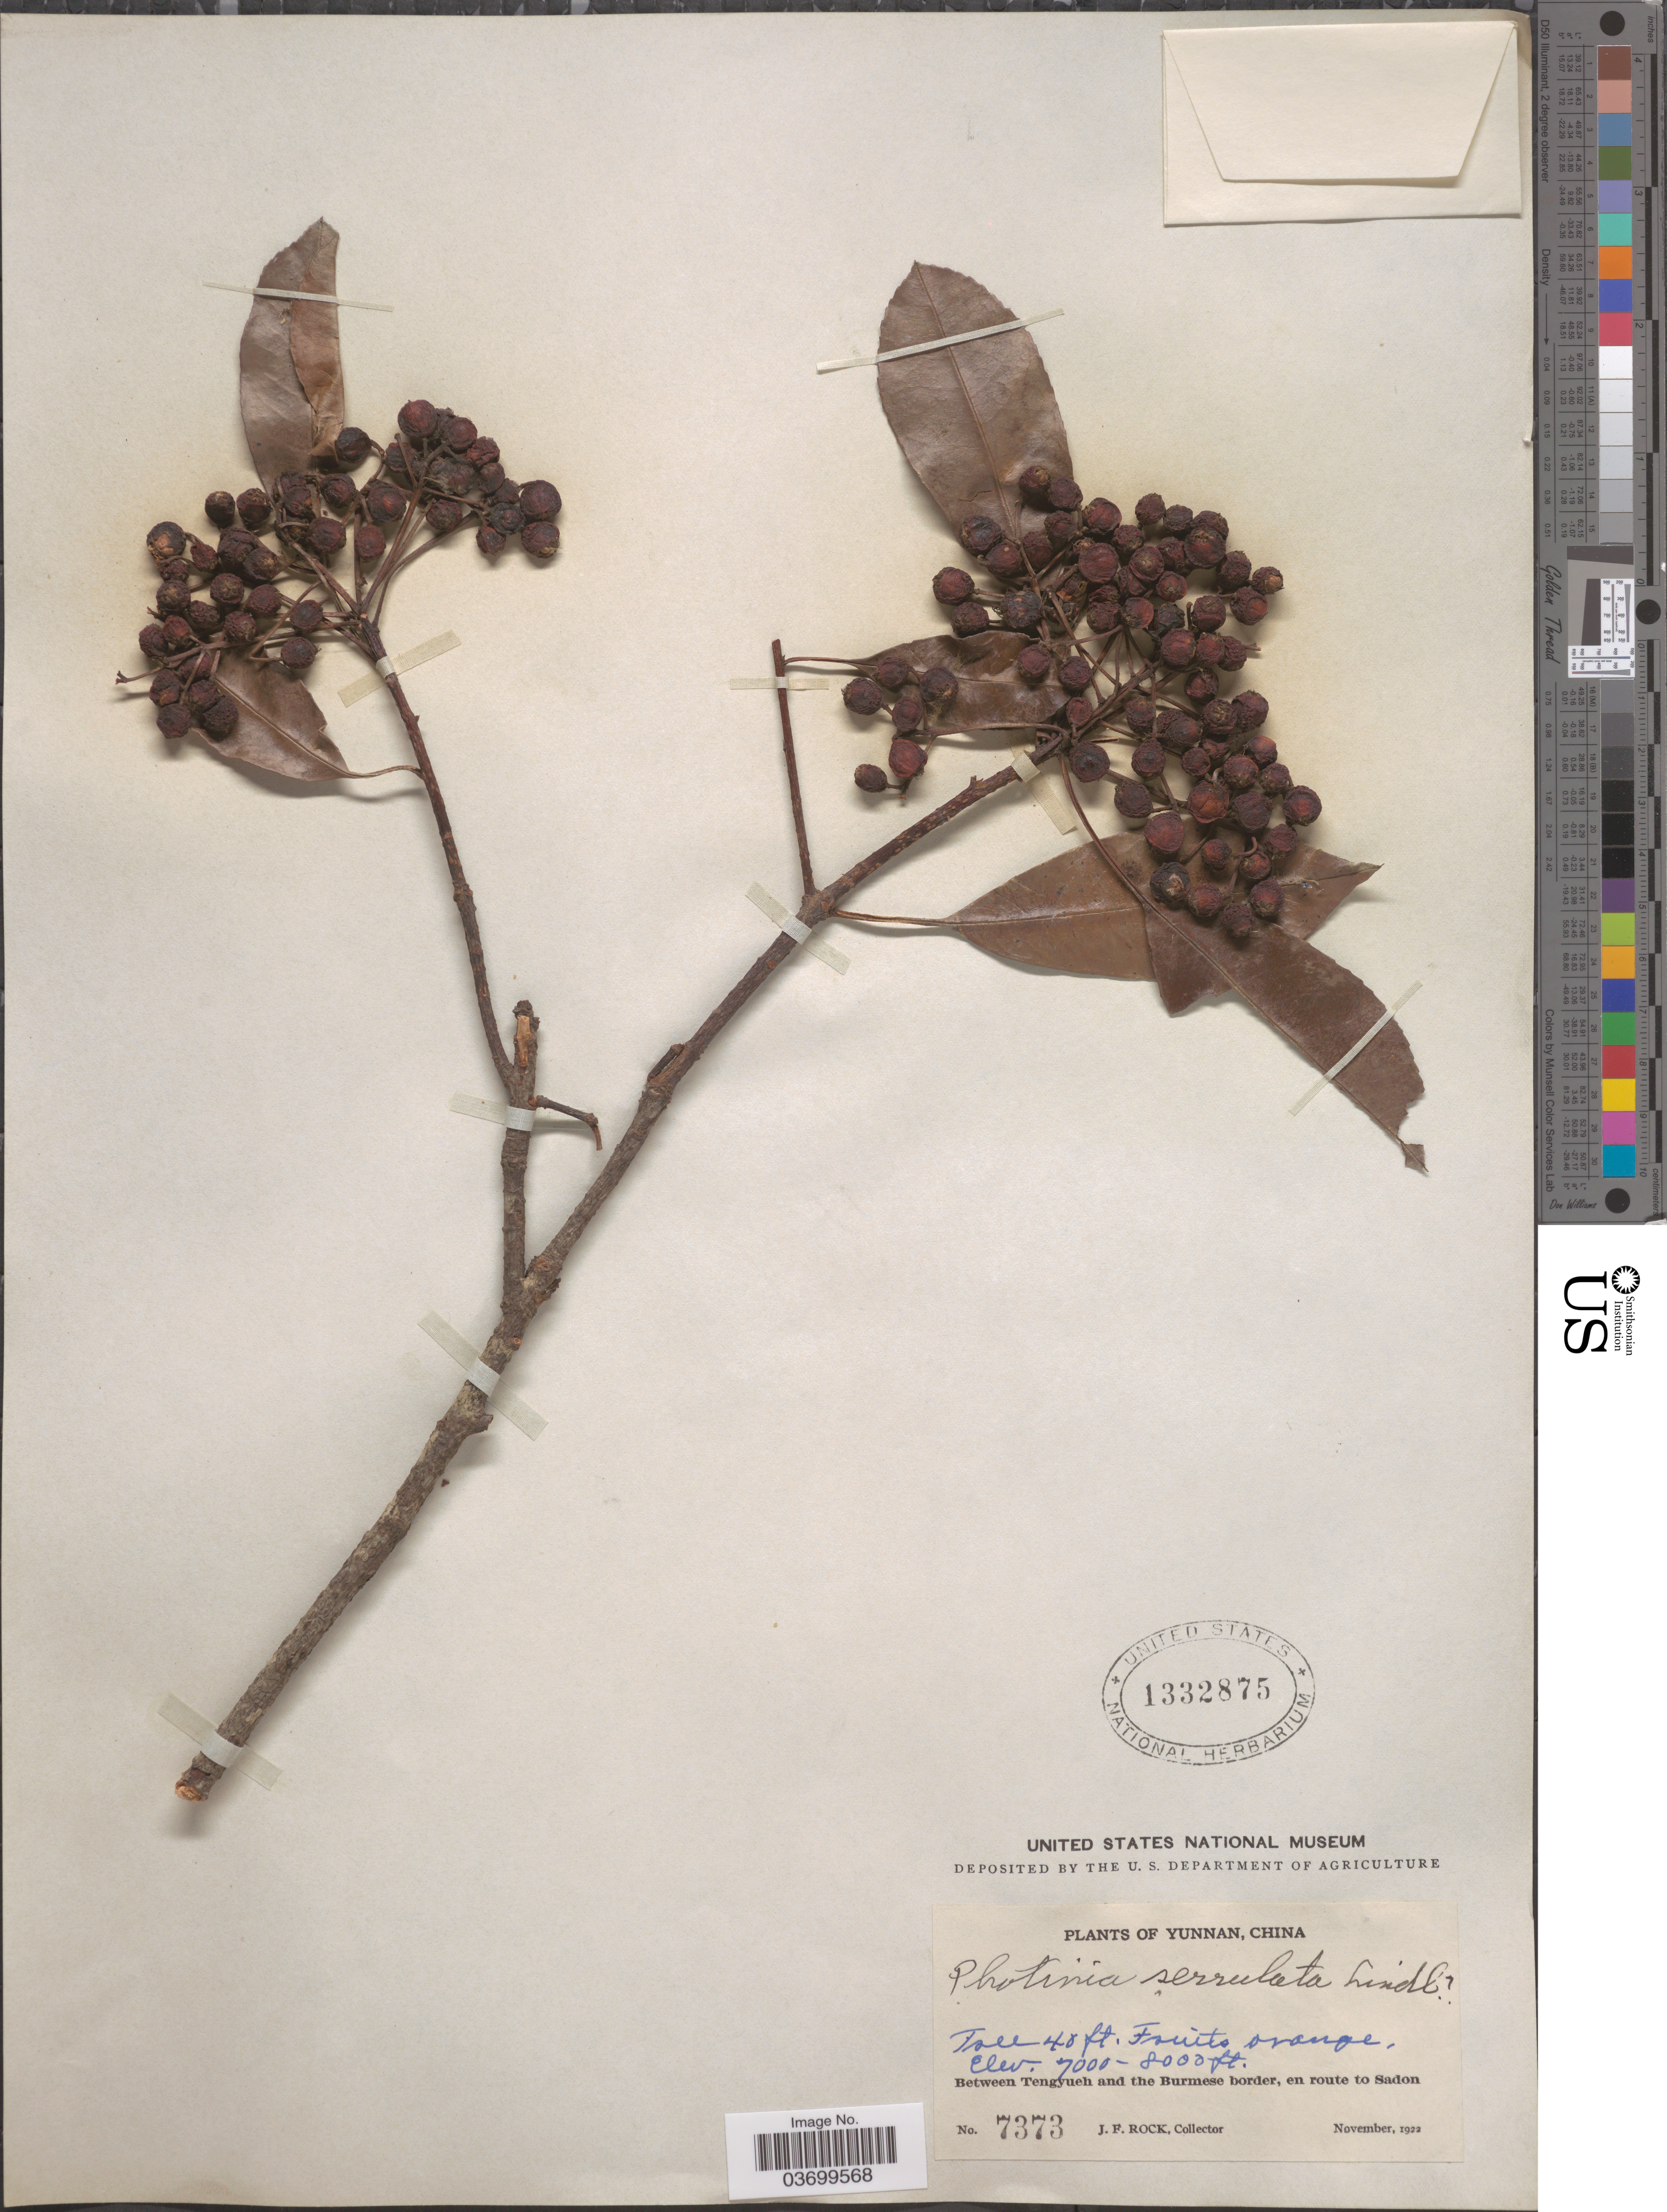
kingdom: Plantae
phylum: Tracheophyta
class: Magnoliopsida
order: Rosales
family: Rosaceae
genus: Photinia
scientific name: Photinia serrulata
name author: Franch. & Sav.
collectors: J. Rock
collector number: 7373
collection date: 1922-11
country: China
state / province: Yunnan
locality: Between Tengyueh and the Burmese border, en route to Sadon.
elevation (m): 2134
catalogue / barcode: US 1332875